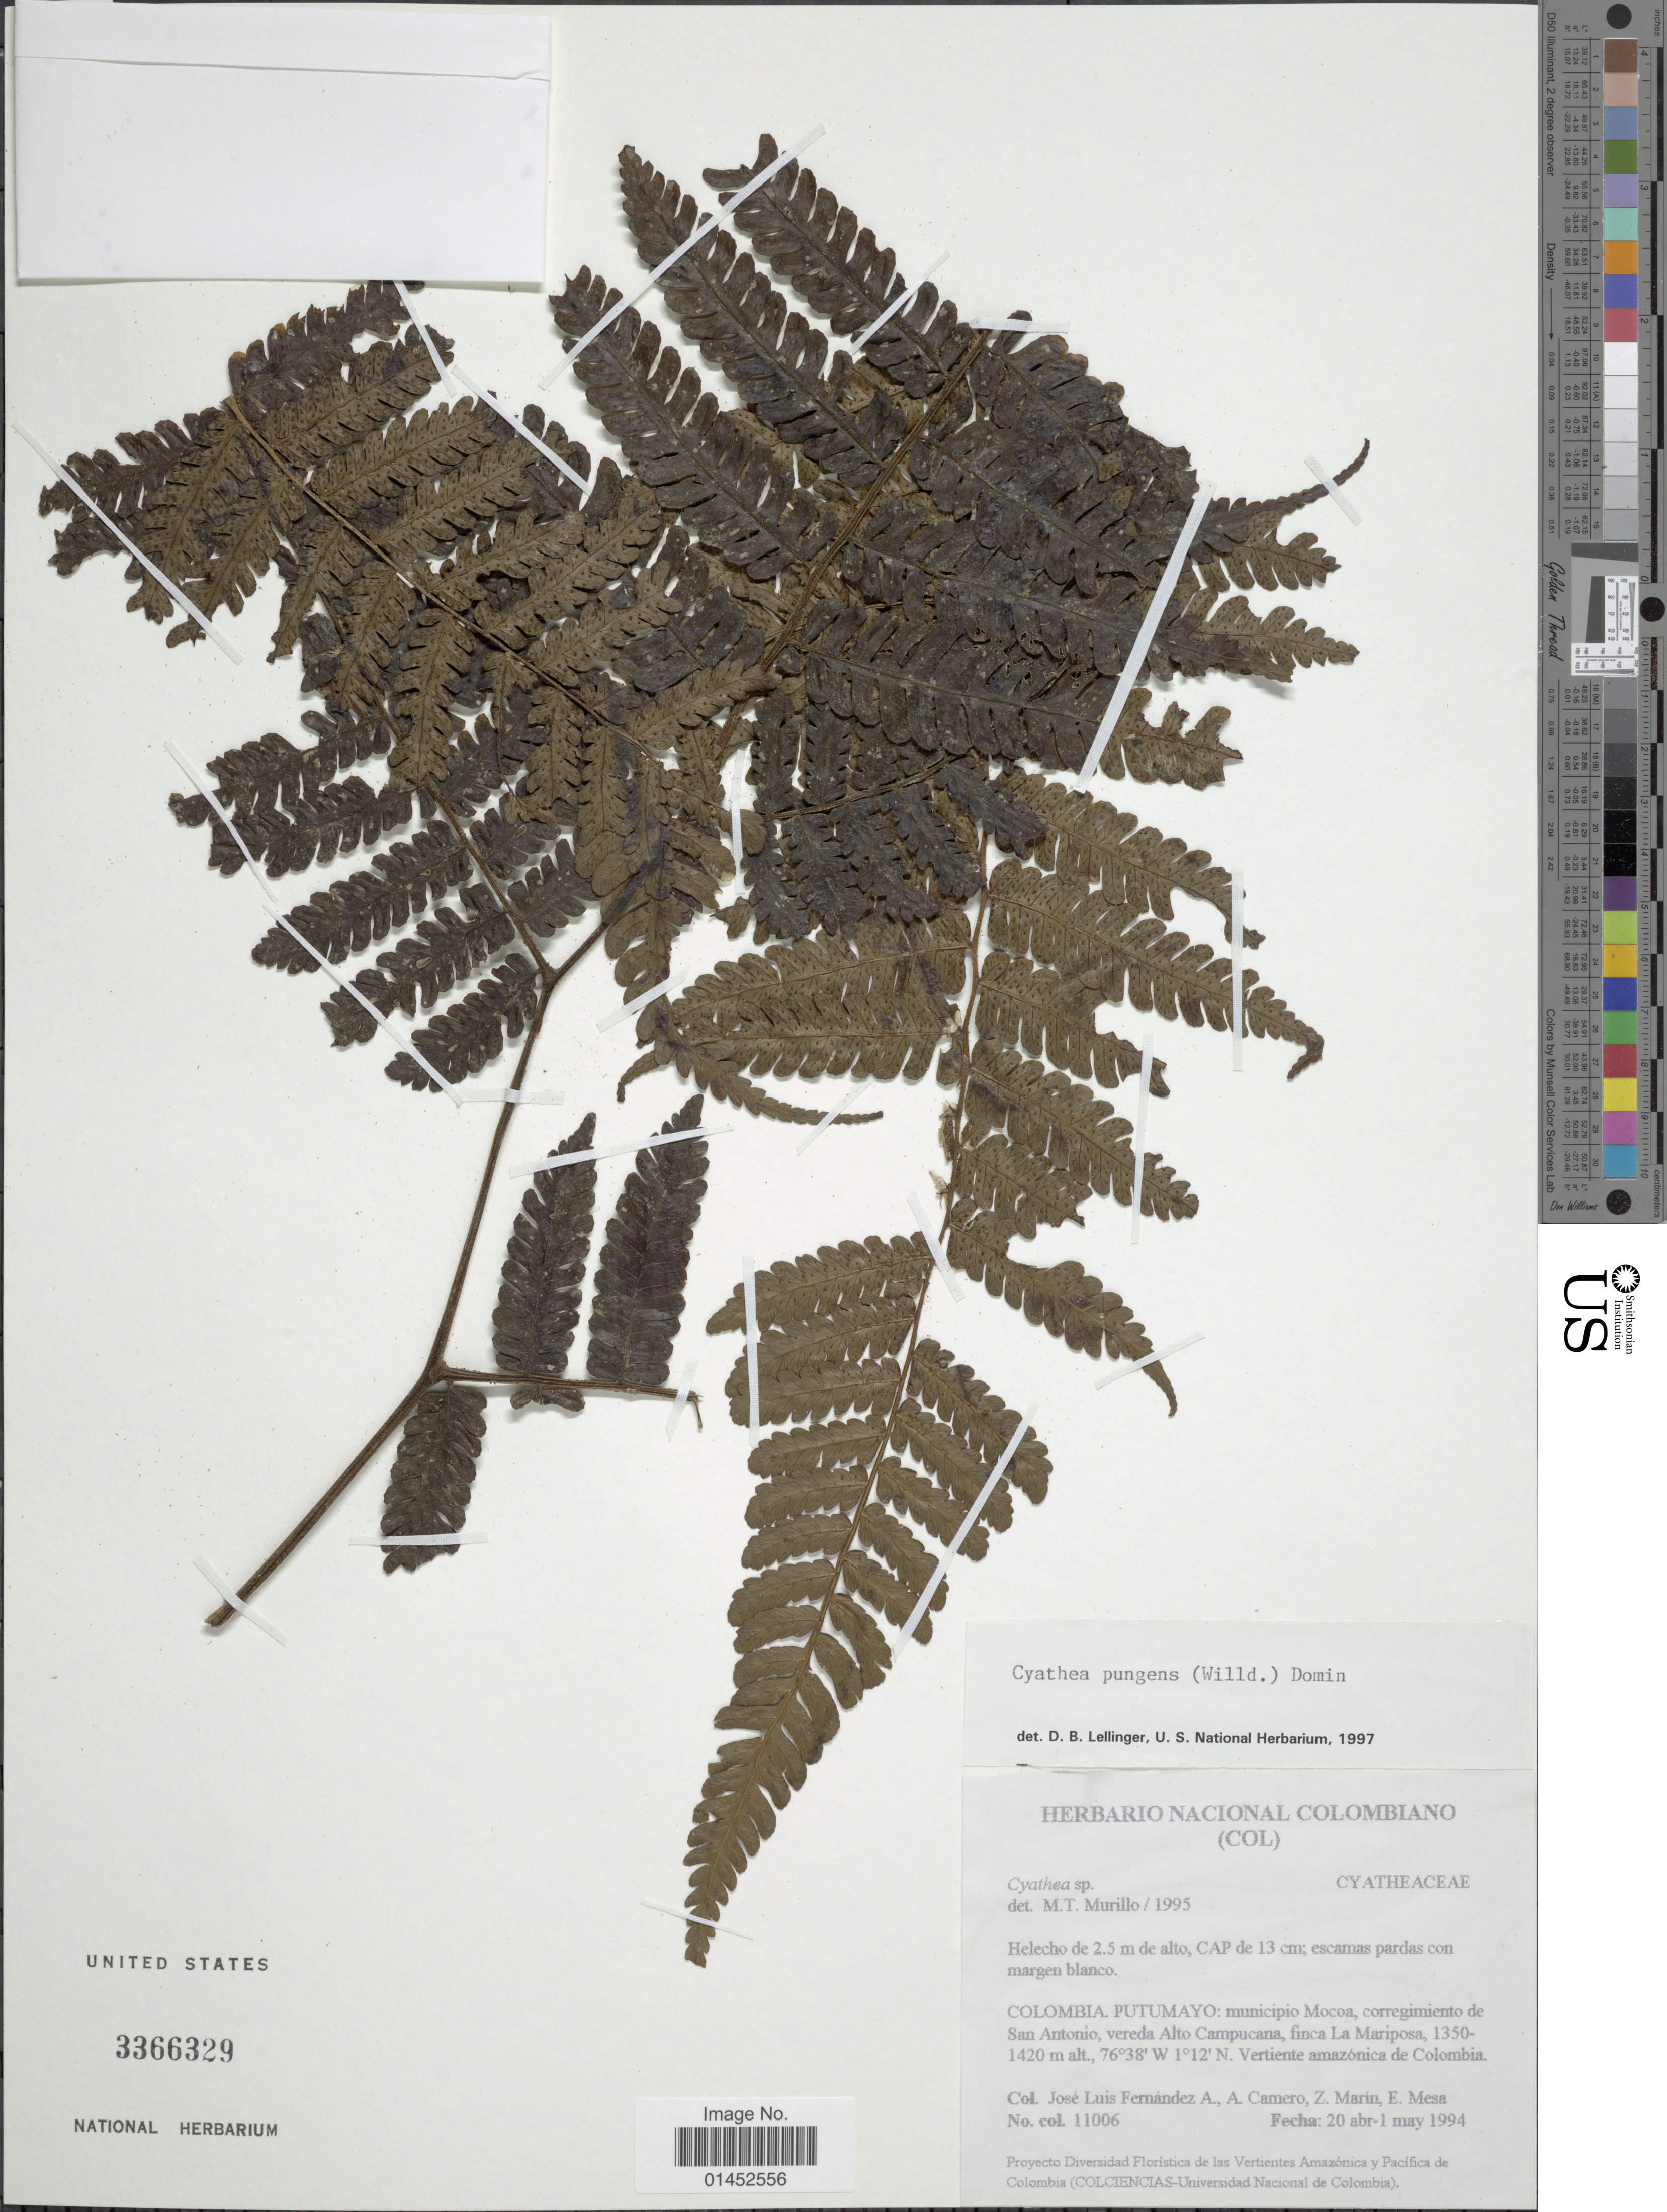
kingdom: Plantae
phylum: Tracheophyta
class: Polypodiopsida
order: Cyatheales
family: Cyatheaceae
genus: Cyathea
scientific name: Cyathea pungens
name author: (Willd.) Domin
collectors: J. L. Fernández-Alonso, A. A. Camero, Z. Marin & E. Mesa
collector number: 11006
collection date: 1994-04-20/1994-05-01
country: Colombia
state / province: Putumayo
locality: Municpio Mocoa, corregimiento de San Antonio, vereda Alto Campucana, finca La Mariposa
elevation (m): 1350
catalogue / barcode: US 3366329